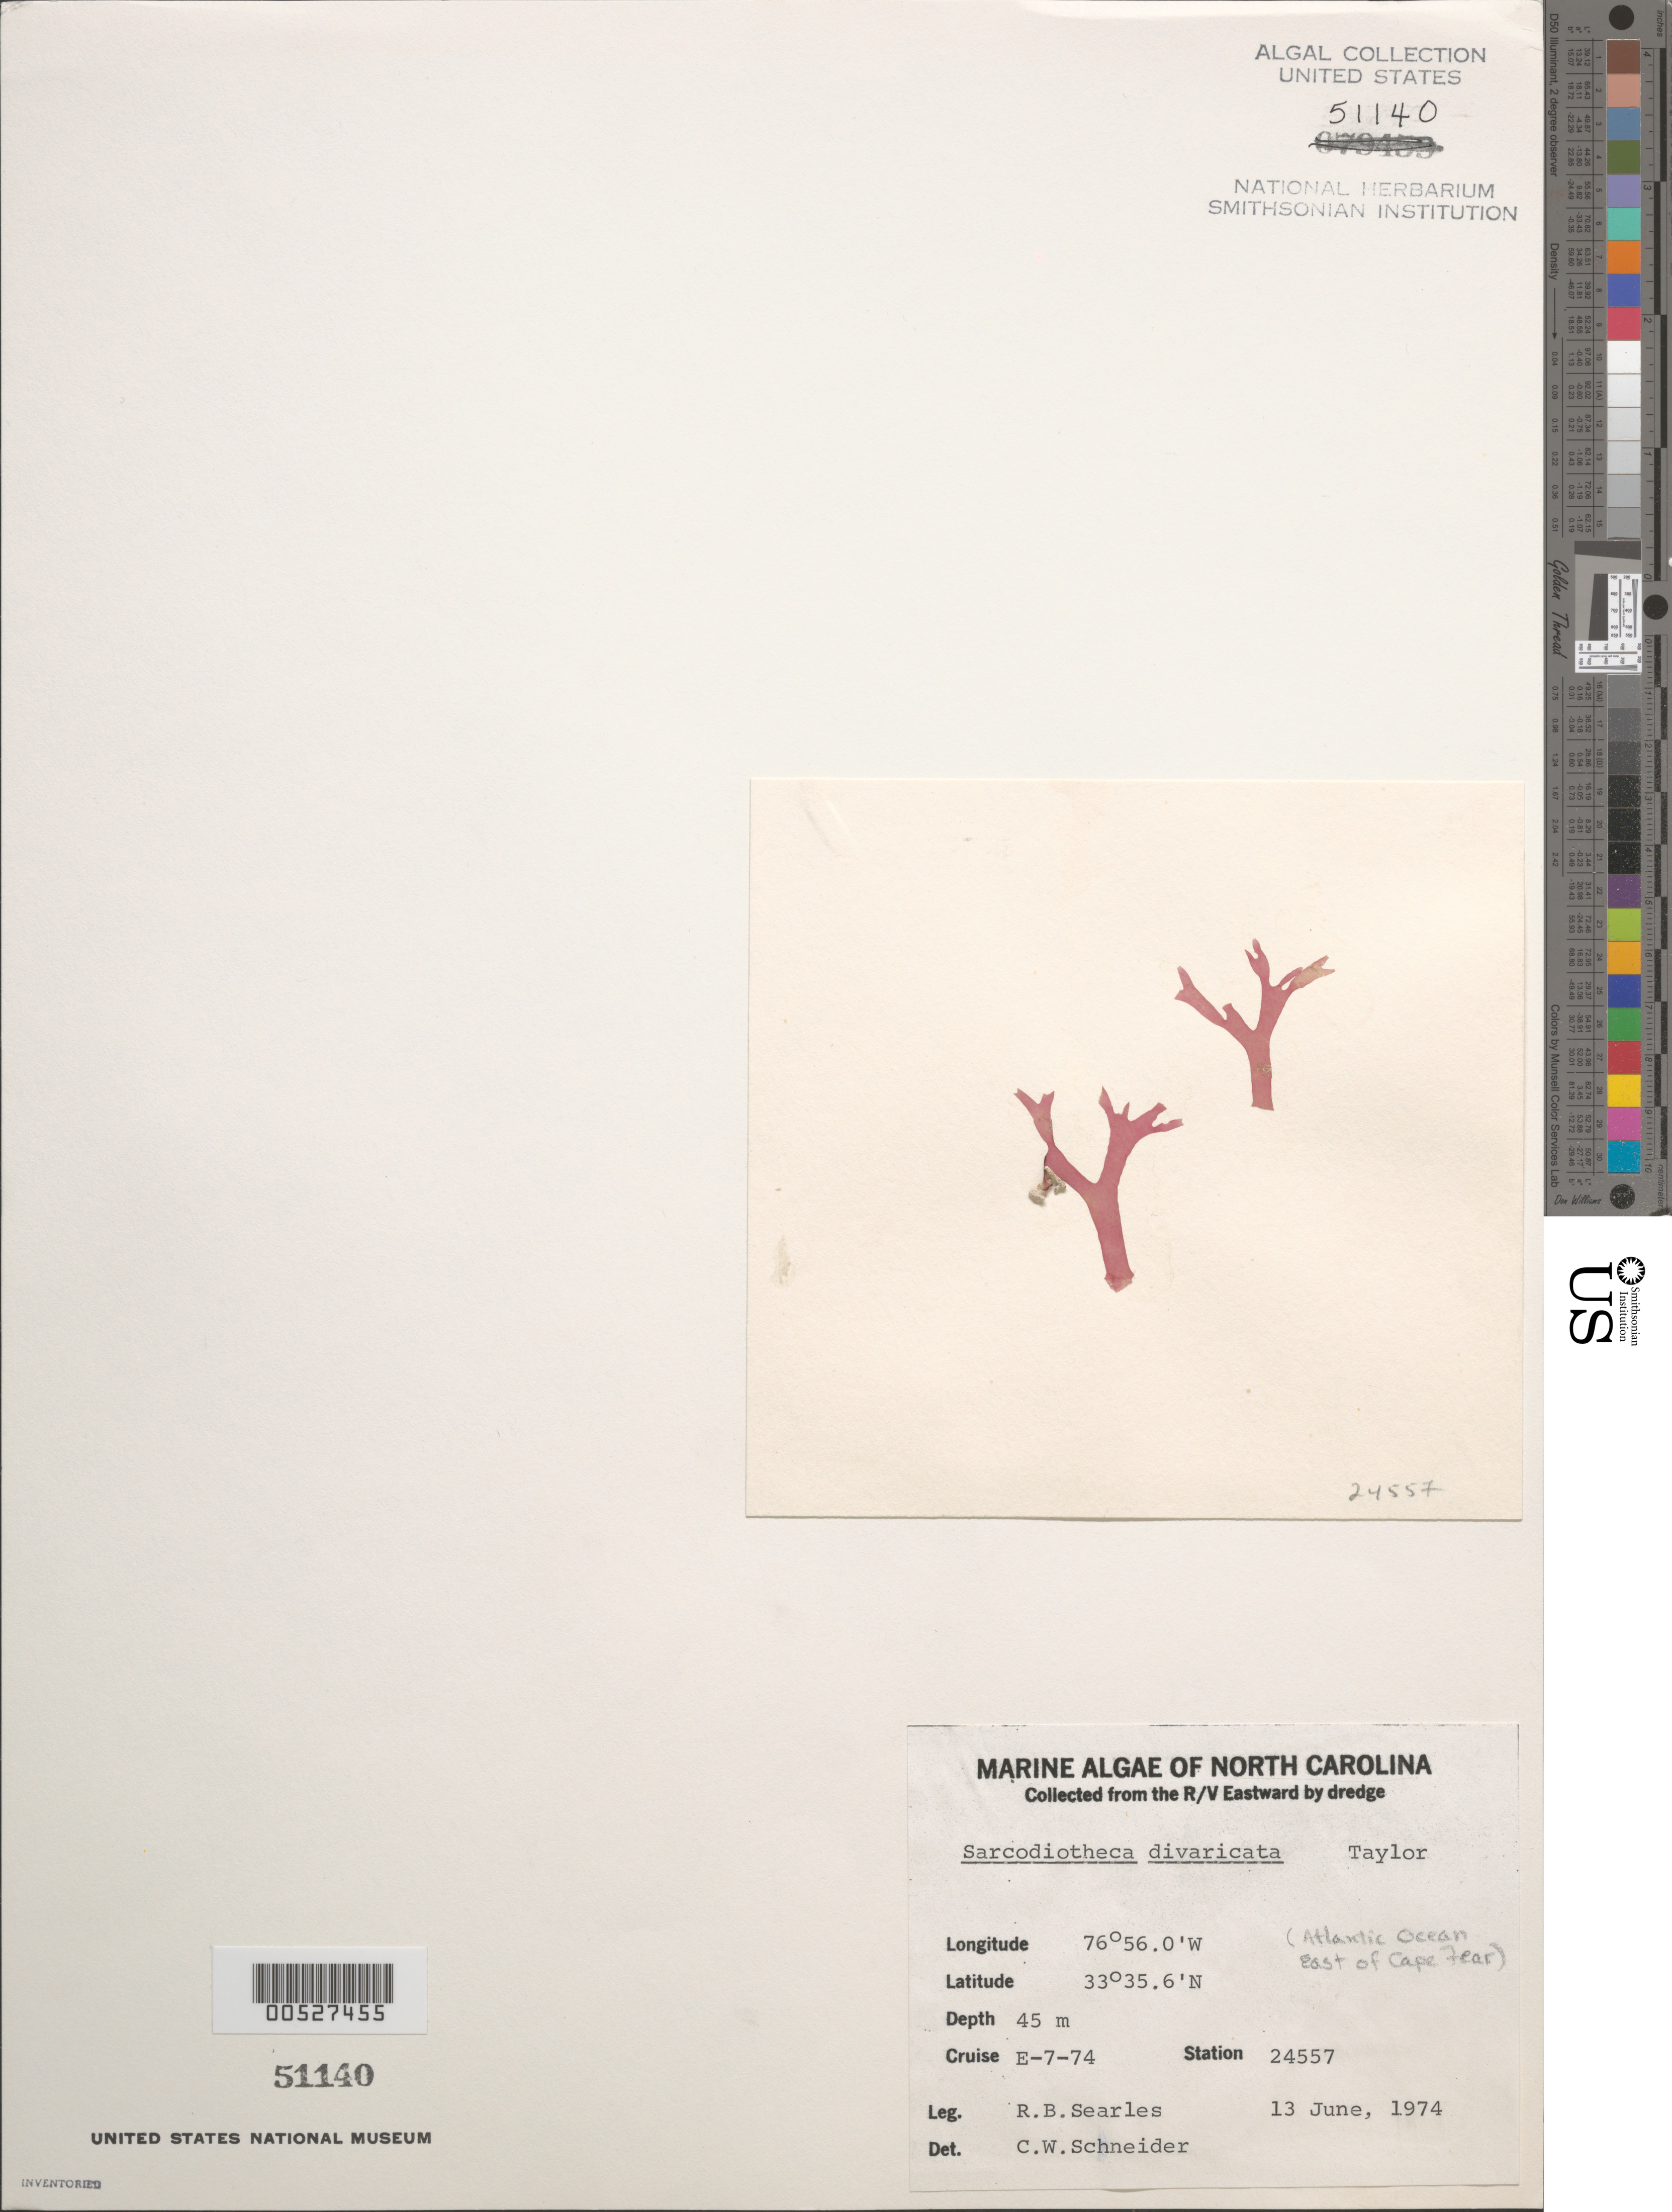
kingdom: Plantae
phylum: Rhodophyta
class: Florideophyceae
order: Gigartinales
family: Solieriaceae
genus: Sarcodiotheca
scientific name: Sarcodiotheca divaricata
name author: W.R. Taylor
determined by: Schneider, C. W.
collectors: R. Searles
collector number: Station 24557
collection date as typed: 13 Jun 1974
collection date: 1974-06-13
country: United States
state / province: North Carolina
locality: Atlantic Ocean off Cape Fear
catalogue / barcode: US 51140